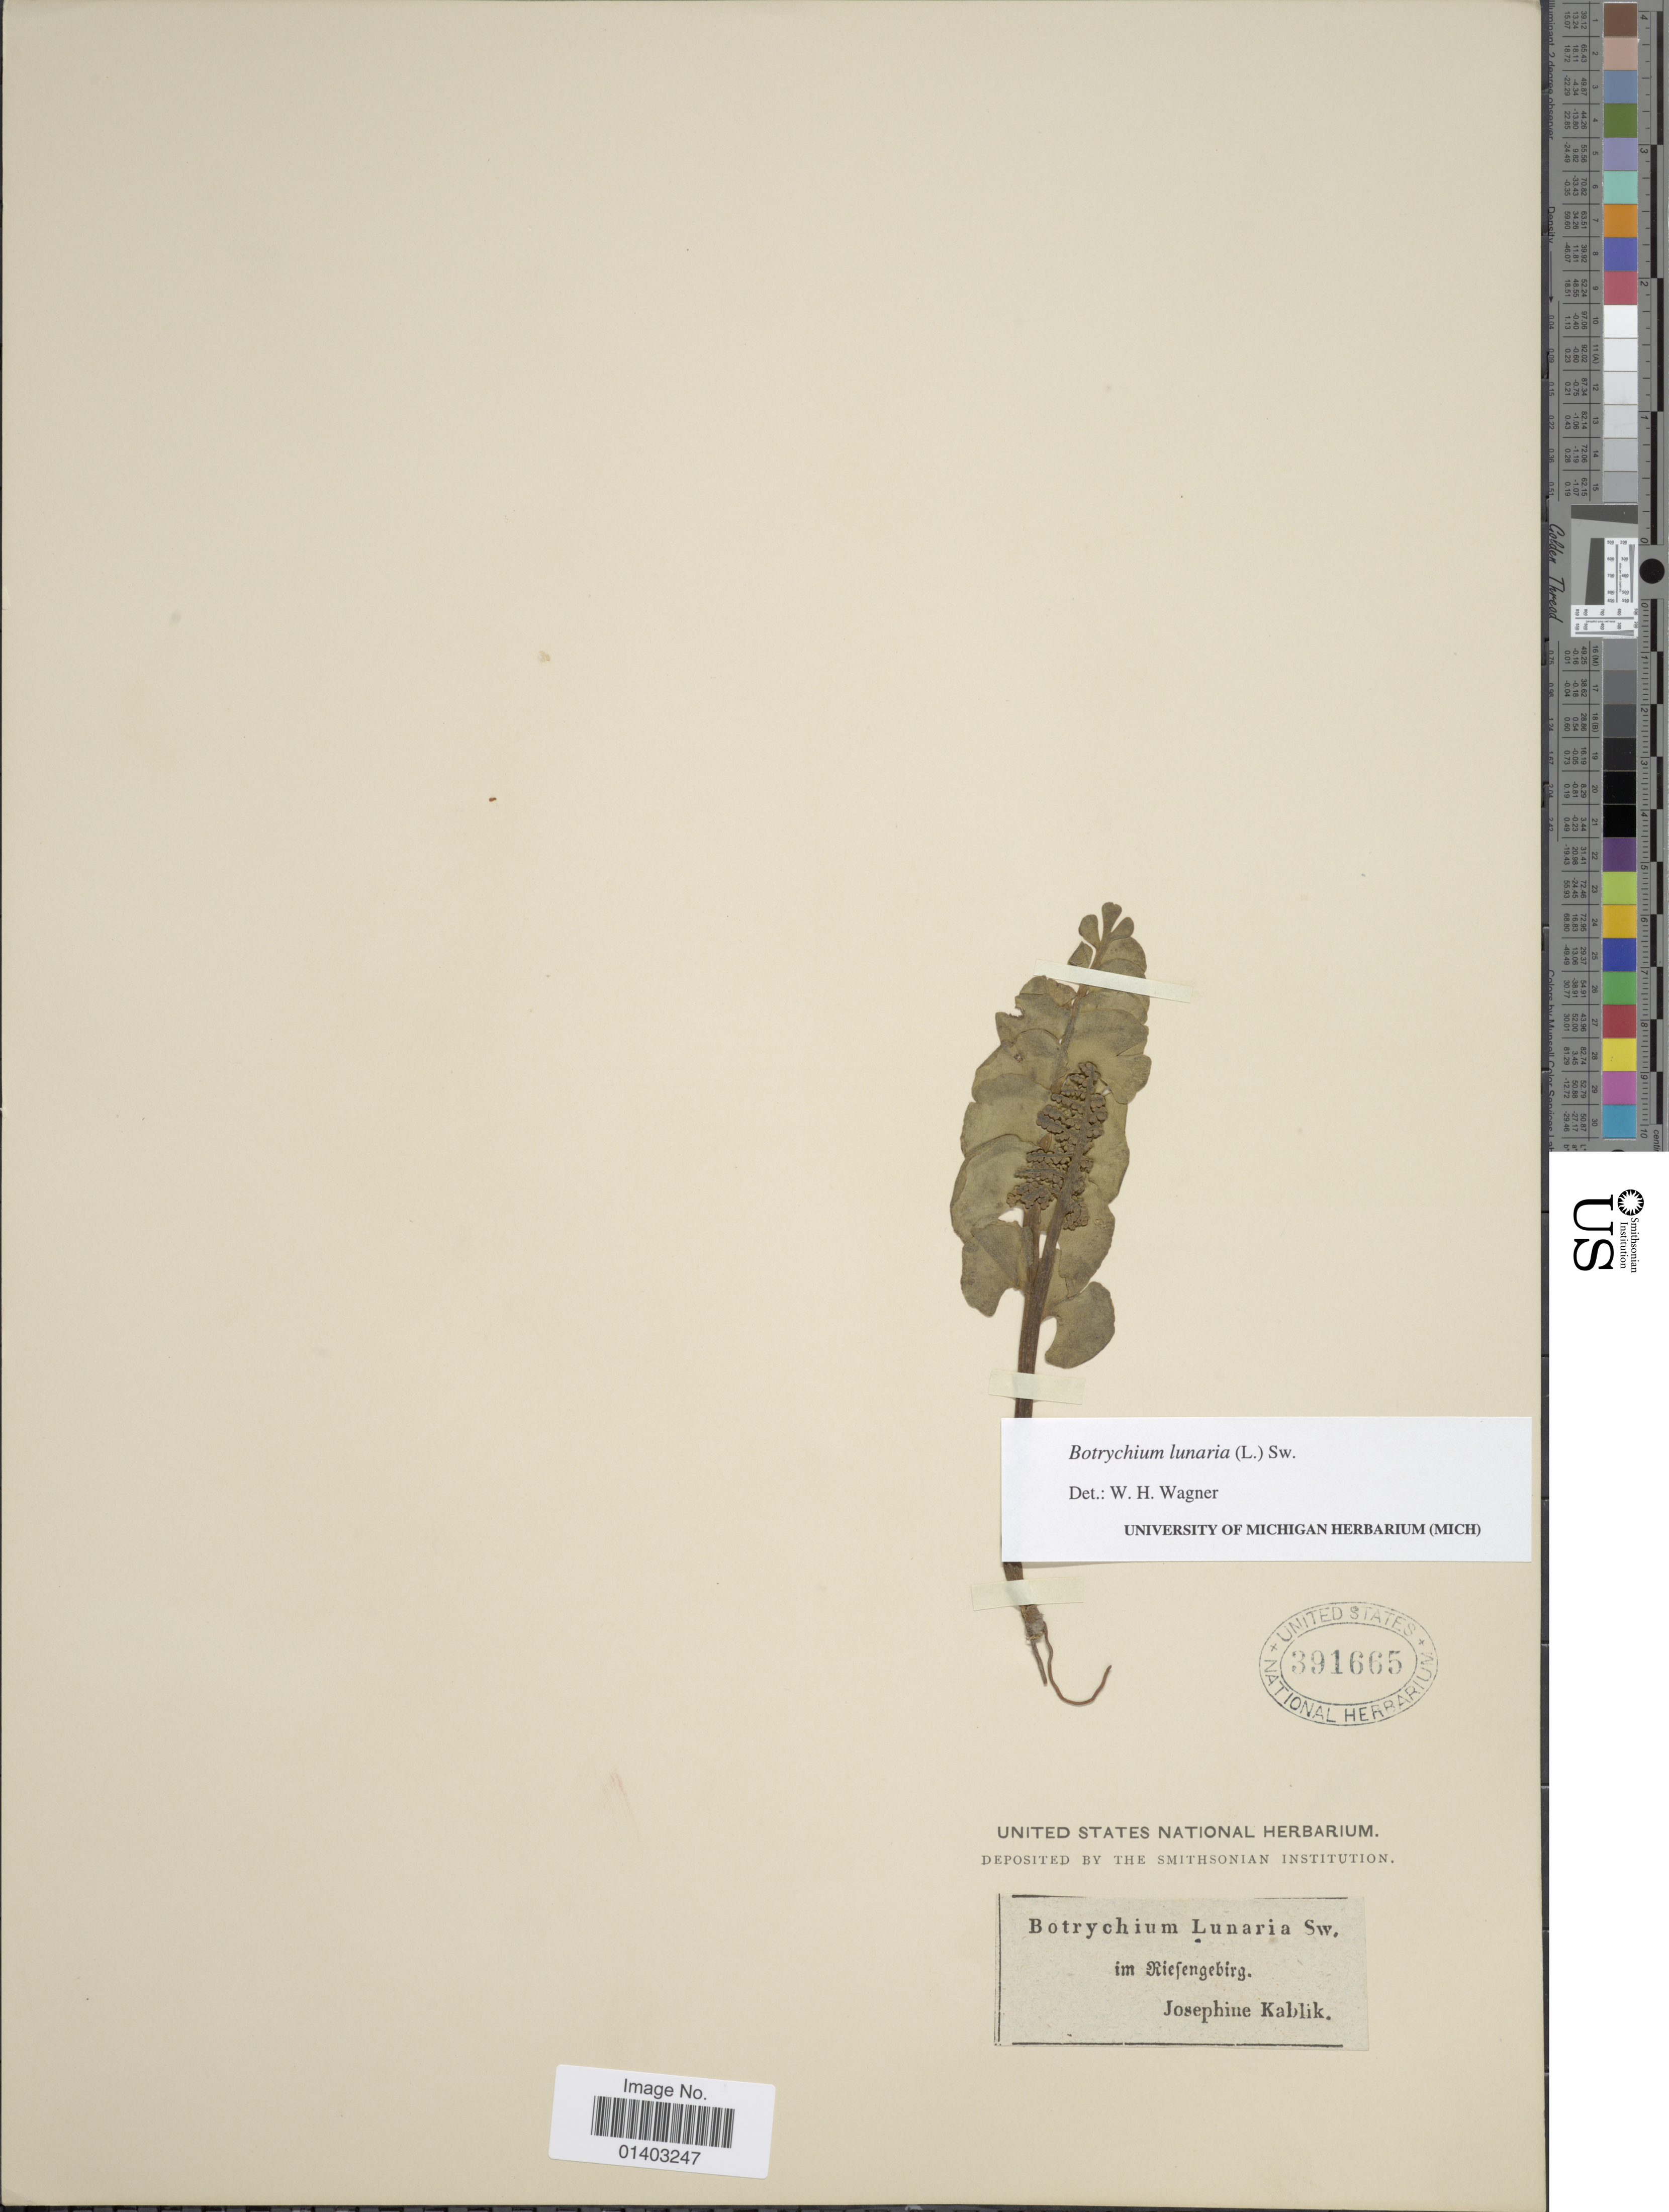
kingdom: Plantae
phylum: Tracheophyta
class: Polypodiopsida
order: Ophioglossales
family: Ophioglossaceae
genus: Botrychium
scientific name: Botrychium lunaria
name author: (L.) Sw.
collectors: J. Kabik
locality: Im Riefengebirg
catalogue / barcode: US 391665